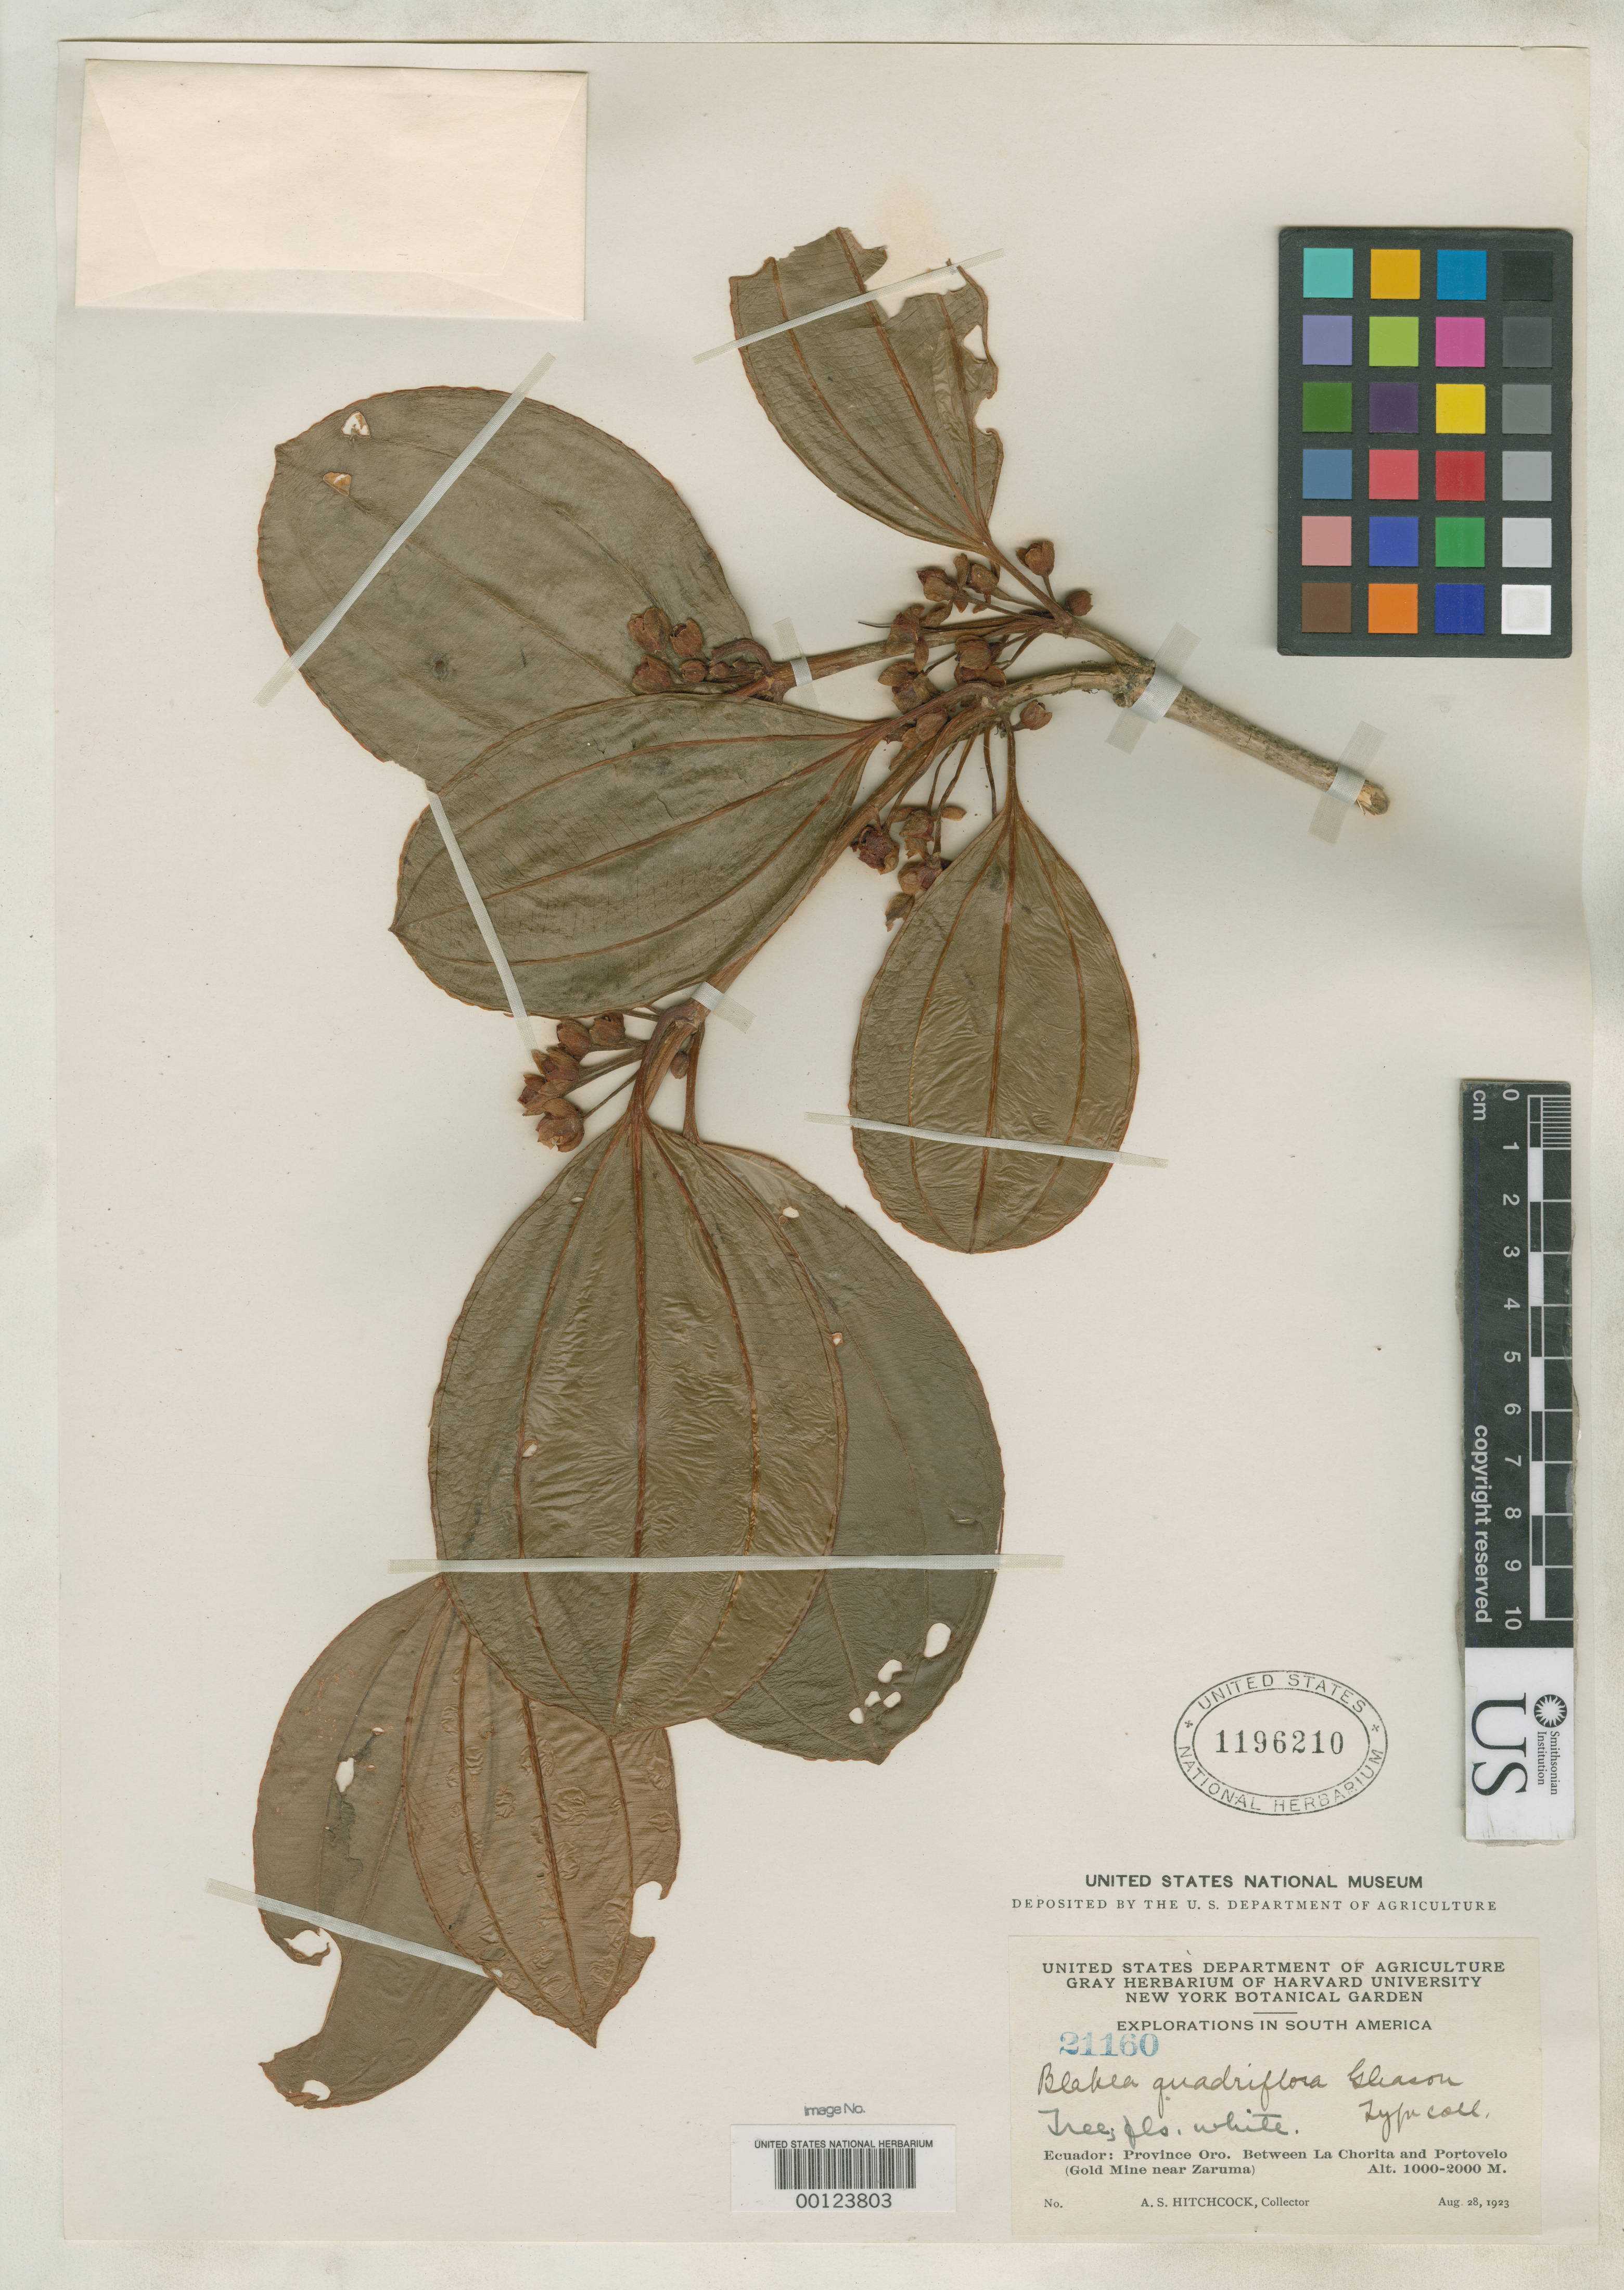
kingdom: Plantae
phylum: Tracheophyta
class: Magnoliopsida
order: Myrtales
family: Melastomataceae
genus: Blakea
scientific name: Blakea quadriflora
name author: Gleason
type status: Isotype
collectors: A. S. Hitchcock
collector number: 21160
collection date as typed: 28 Aug 1923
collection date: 1923-08-28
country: Ecuador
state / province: El Oro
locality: Zaruma, between La Chorita and Portovelo.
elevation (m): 1000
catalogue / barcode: US 1196210